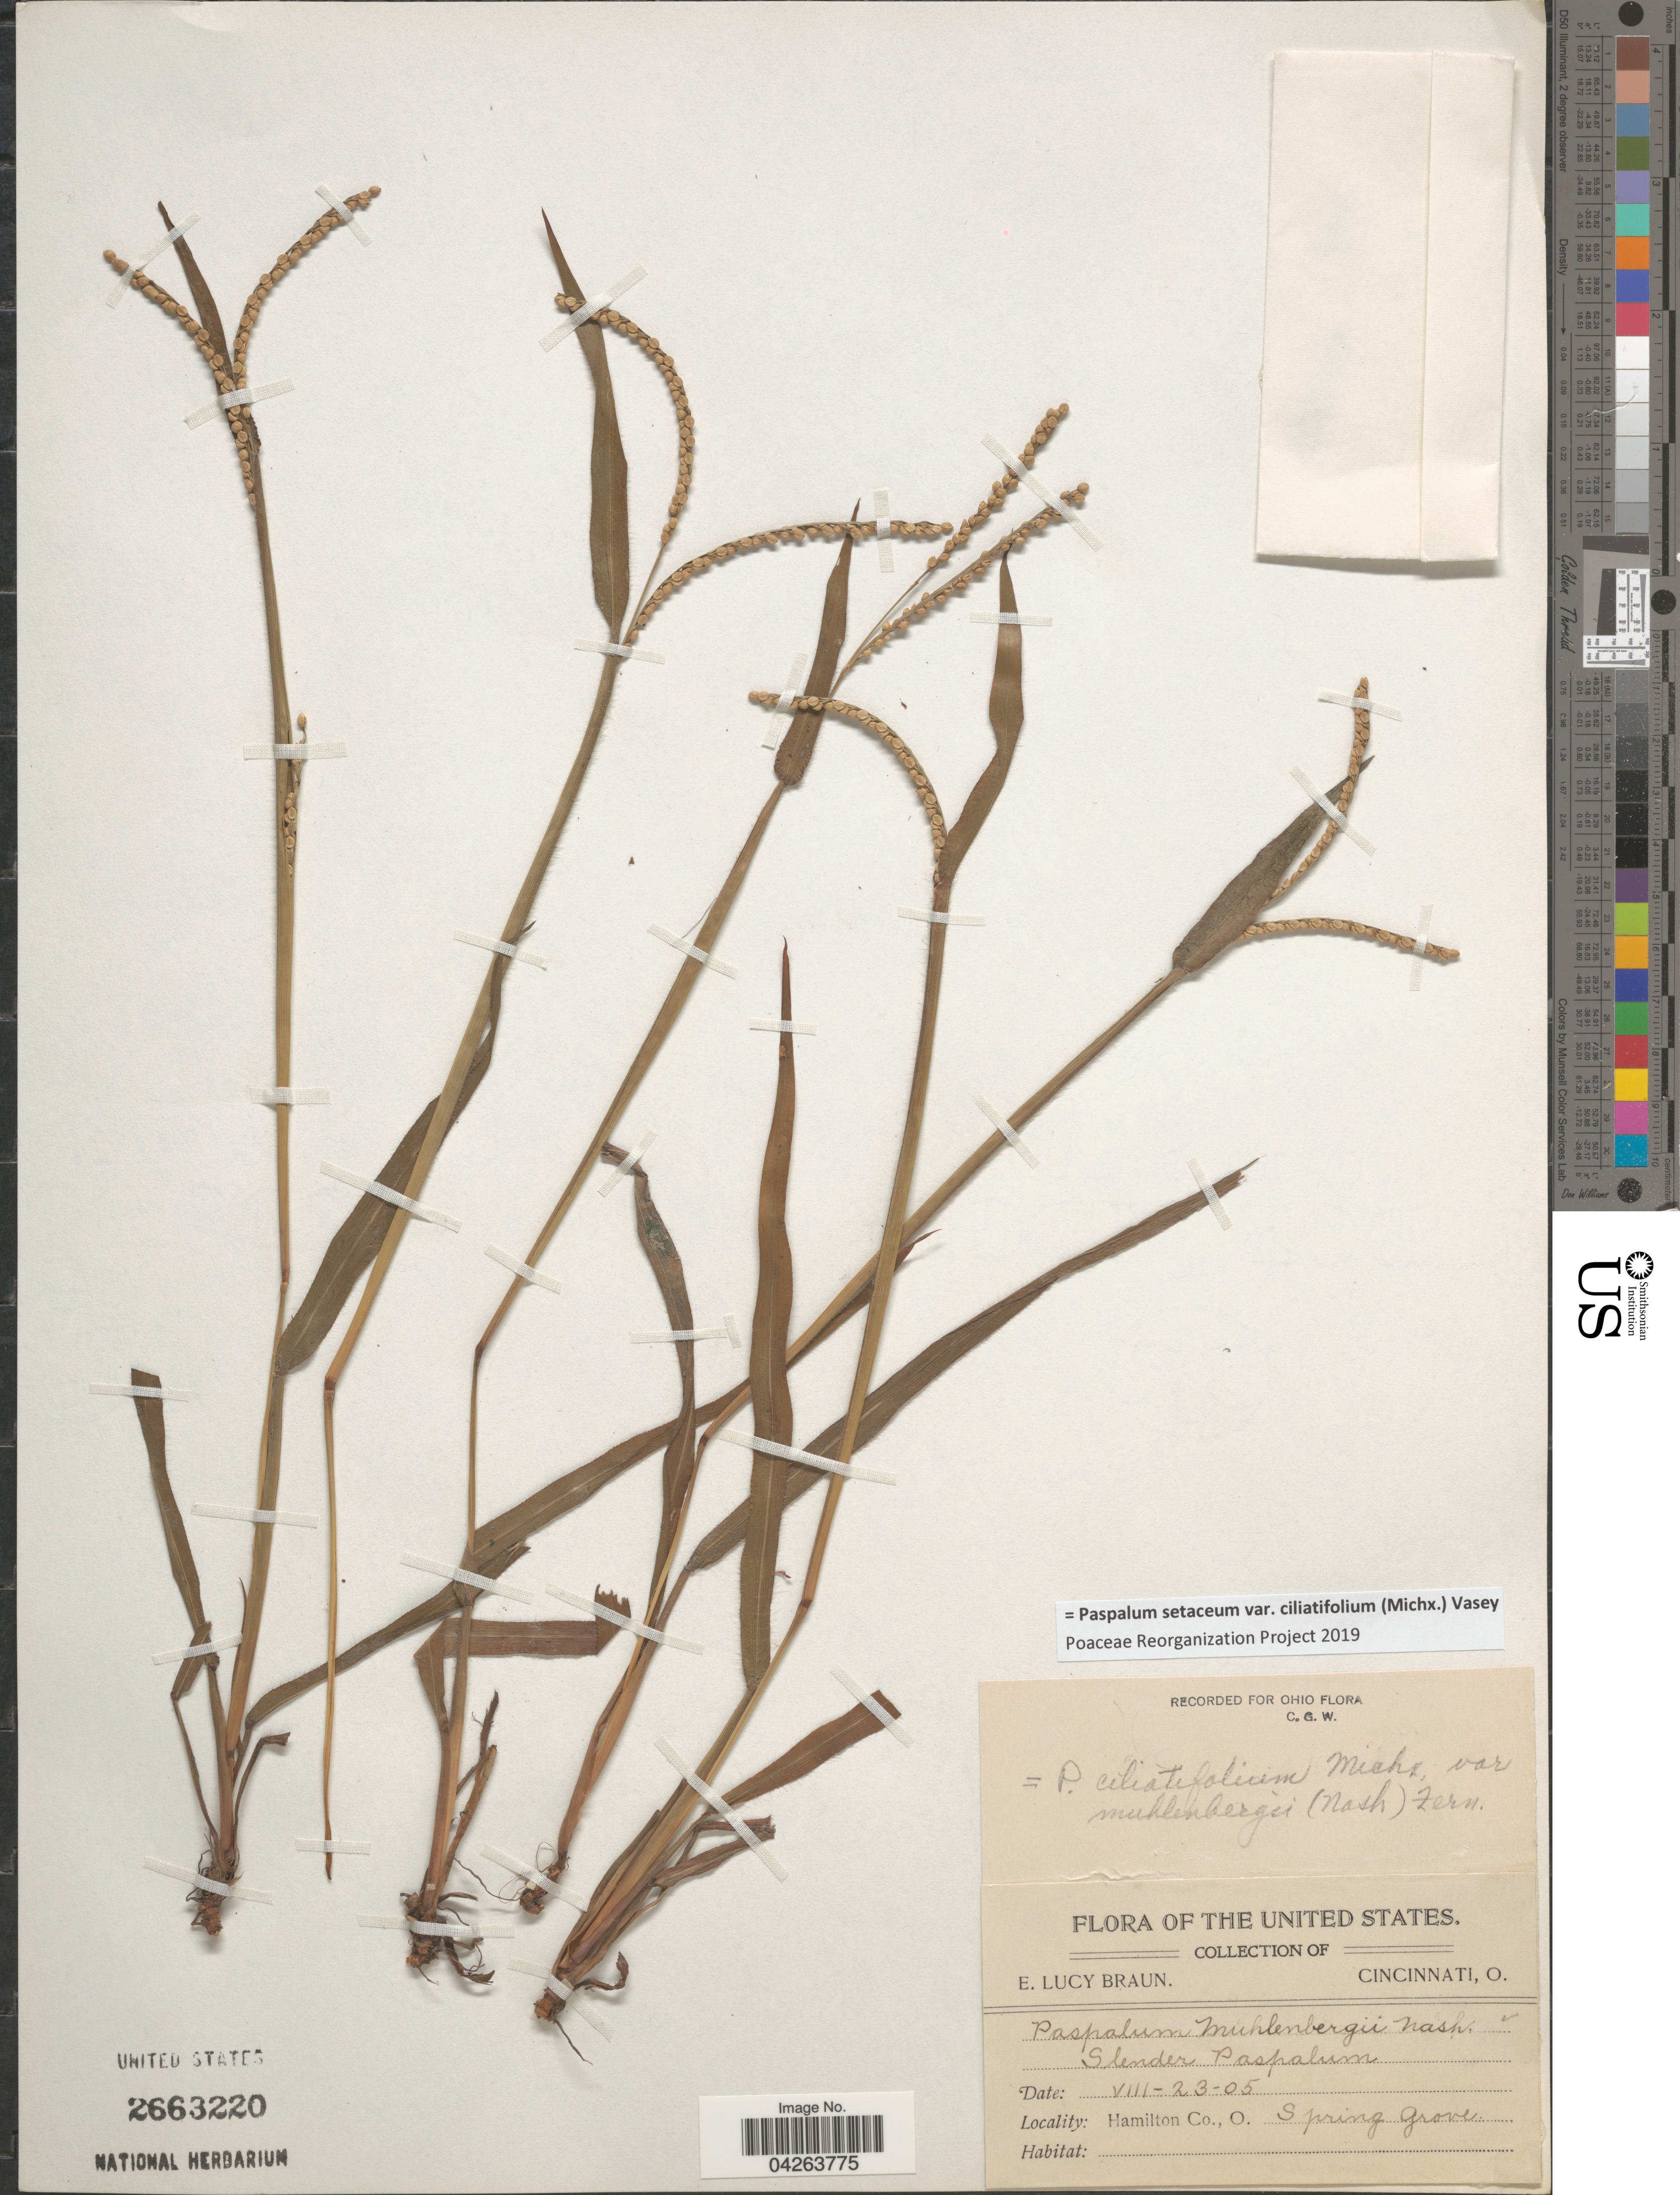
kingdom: Plantae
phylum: Tracheophyta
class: Liliopsida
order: Poales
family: Poaceae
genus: Paspalum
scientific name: Paspalum setaceum var. ciliatifolium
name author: (Michx.) Vasey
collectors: E. L. Braun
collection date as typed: Transcribed d/m/y: 23/8/23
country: United States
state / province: Ohio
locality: Hamilton Co.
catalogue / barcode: US 2663220